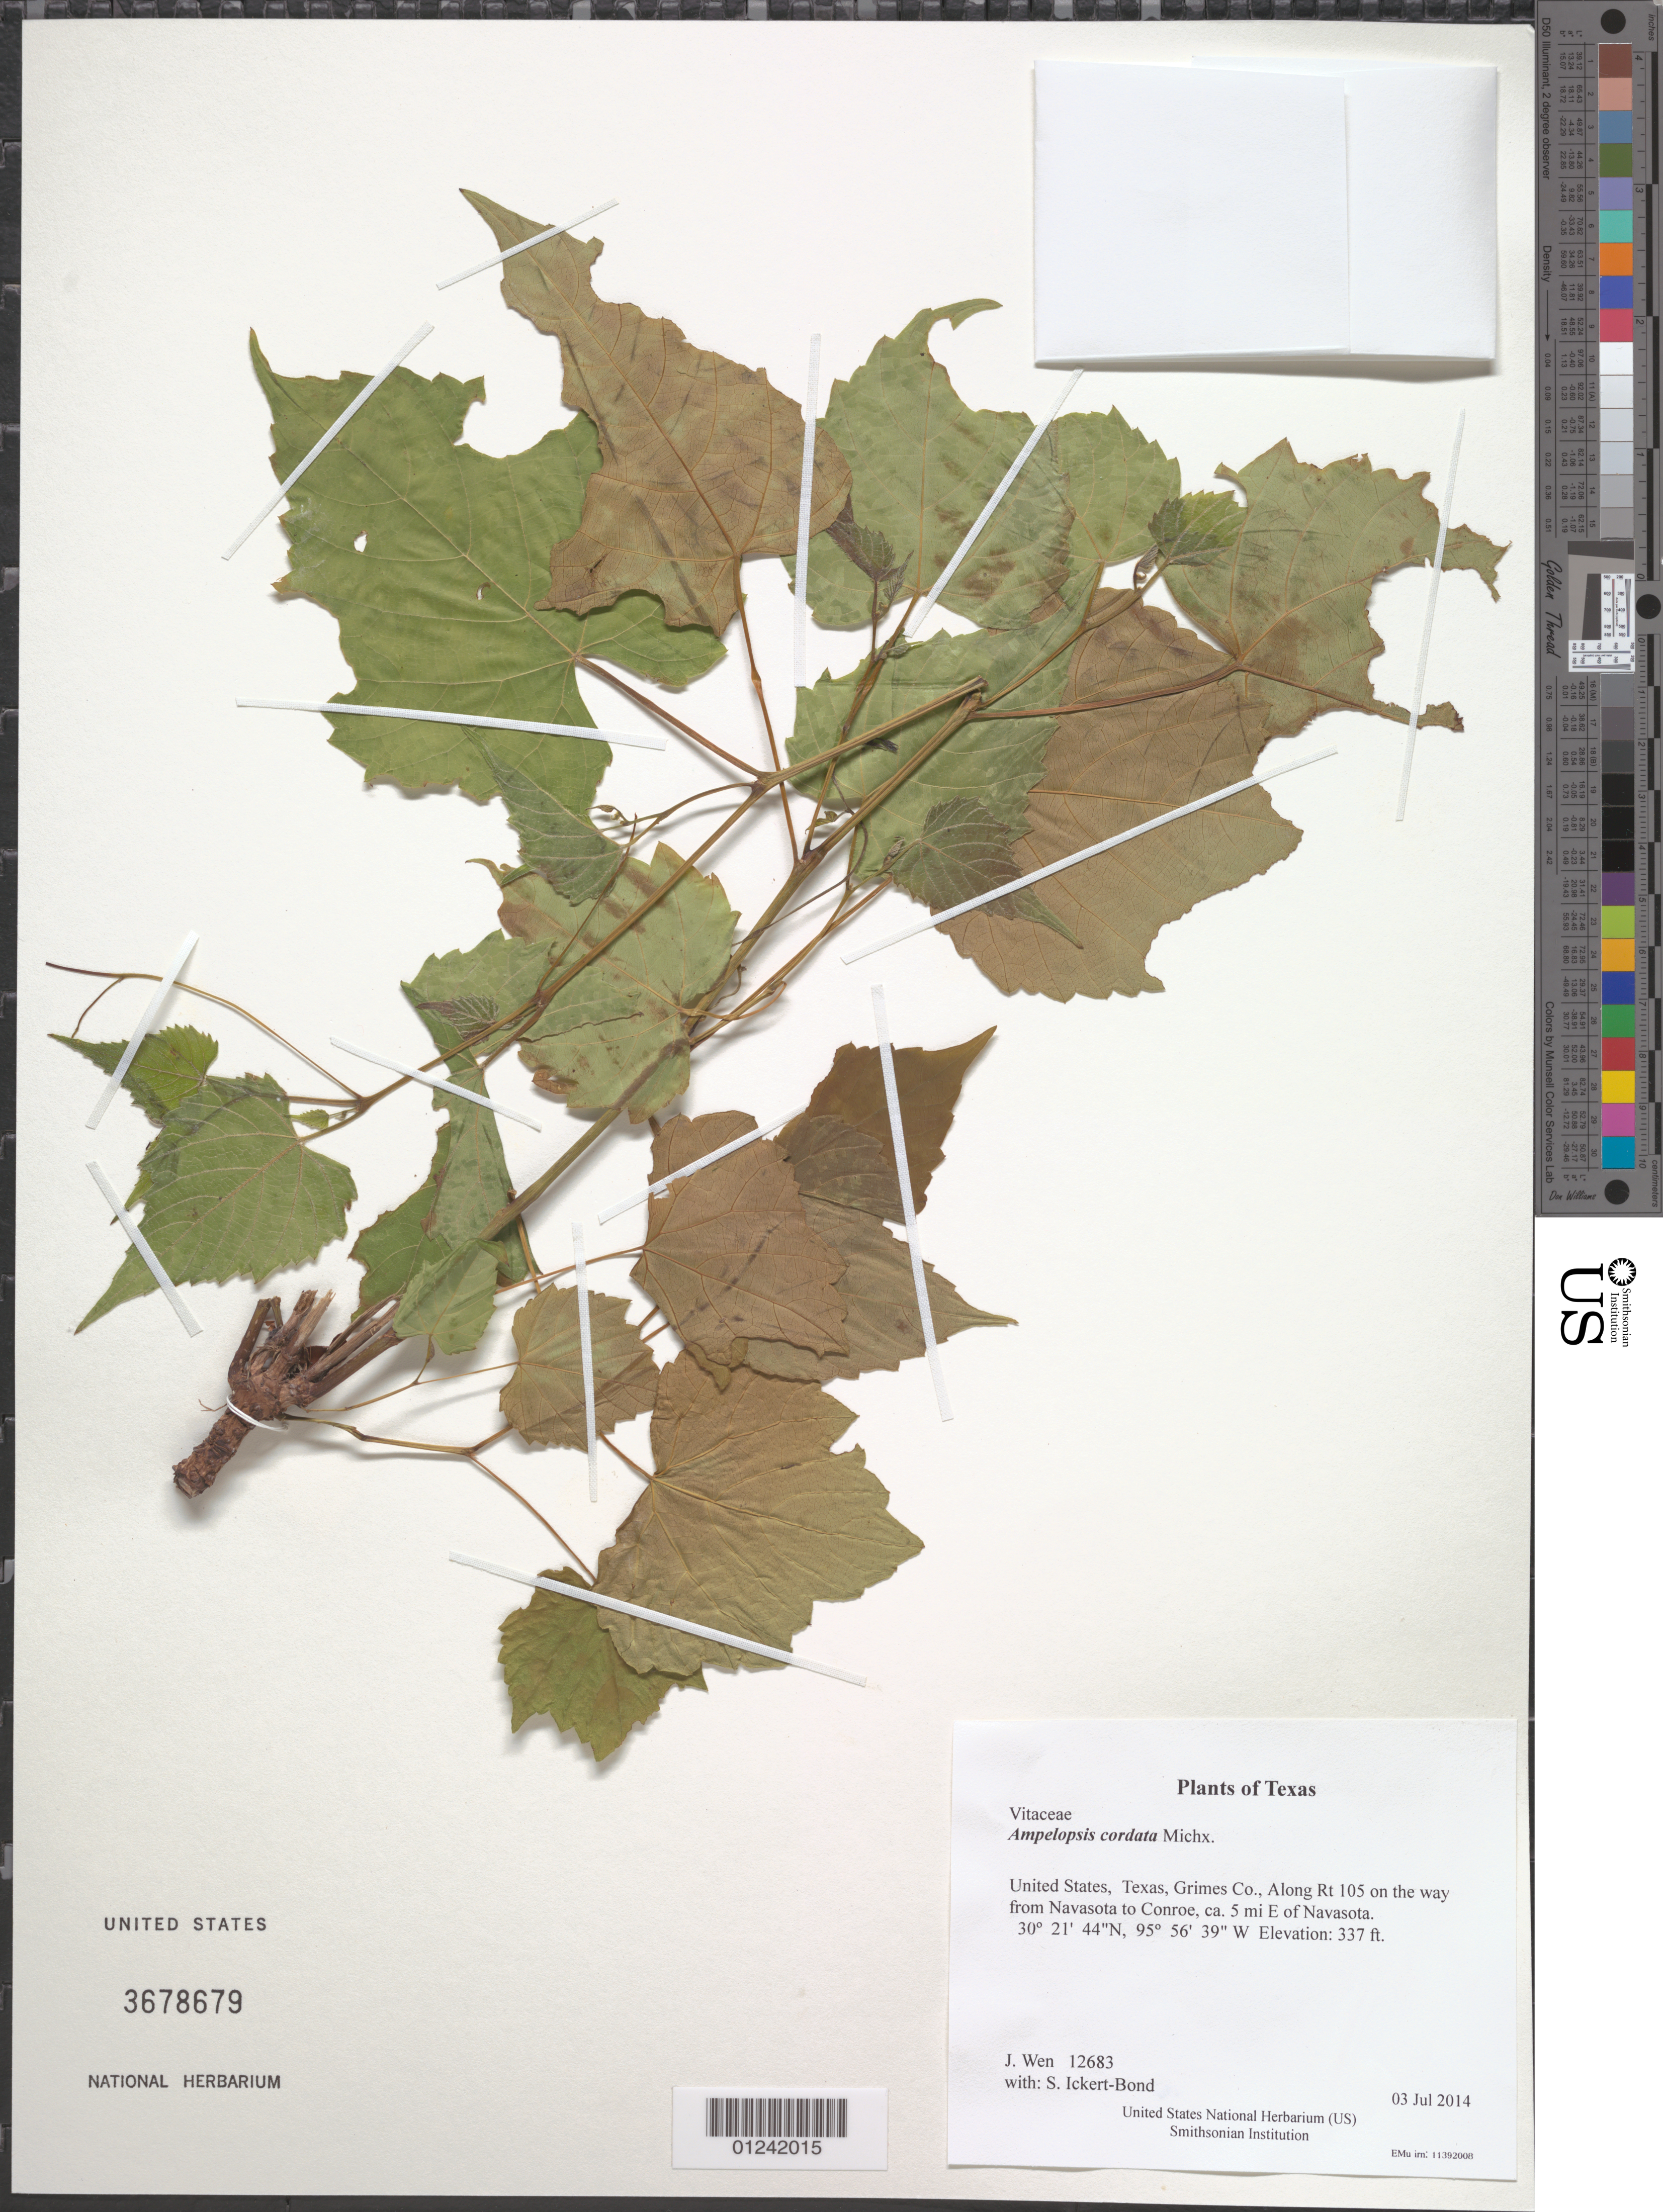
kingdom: Plantae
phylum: Tracheophyta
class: Magnoliopsida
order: Vitales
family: Vitaceae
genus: Ampelopsis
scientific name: Ampelopsis cordata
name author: Michx.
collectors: J. Wen & S. Ickert-Bond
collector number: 12683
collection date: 2014-07-03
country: United States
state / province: Texas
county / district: Grimes Co.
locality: Along Rt 105 on the way from Navasota to Conroe, ca. 5 mi E of Navasota.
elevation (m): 103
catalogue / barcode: US 3678679